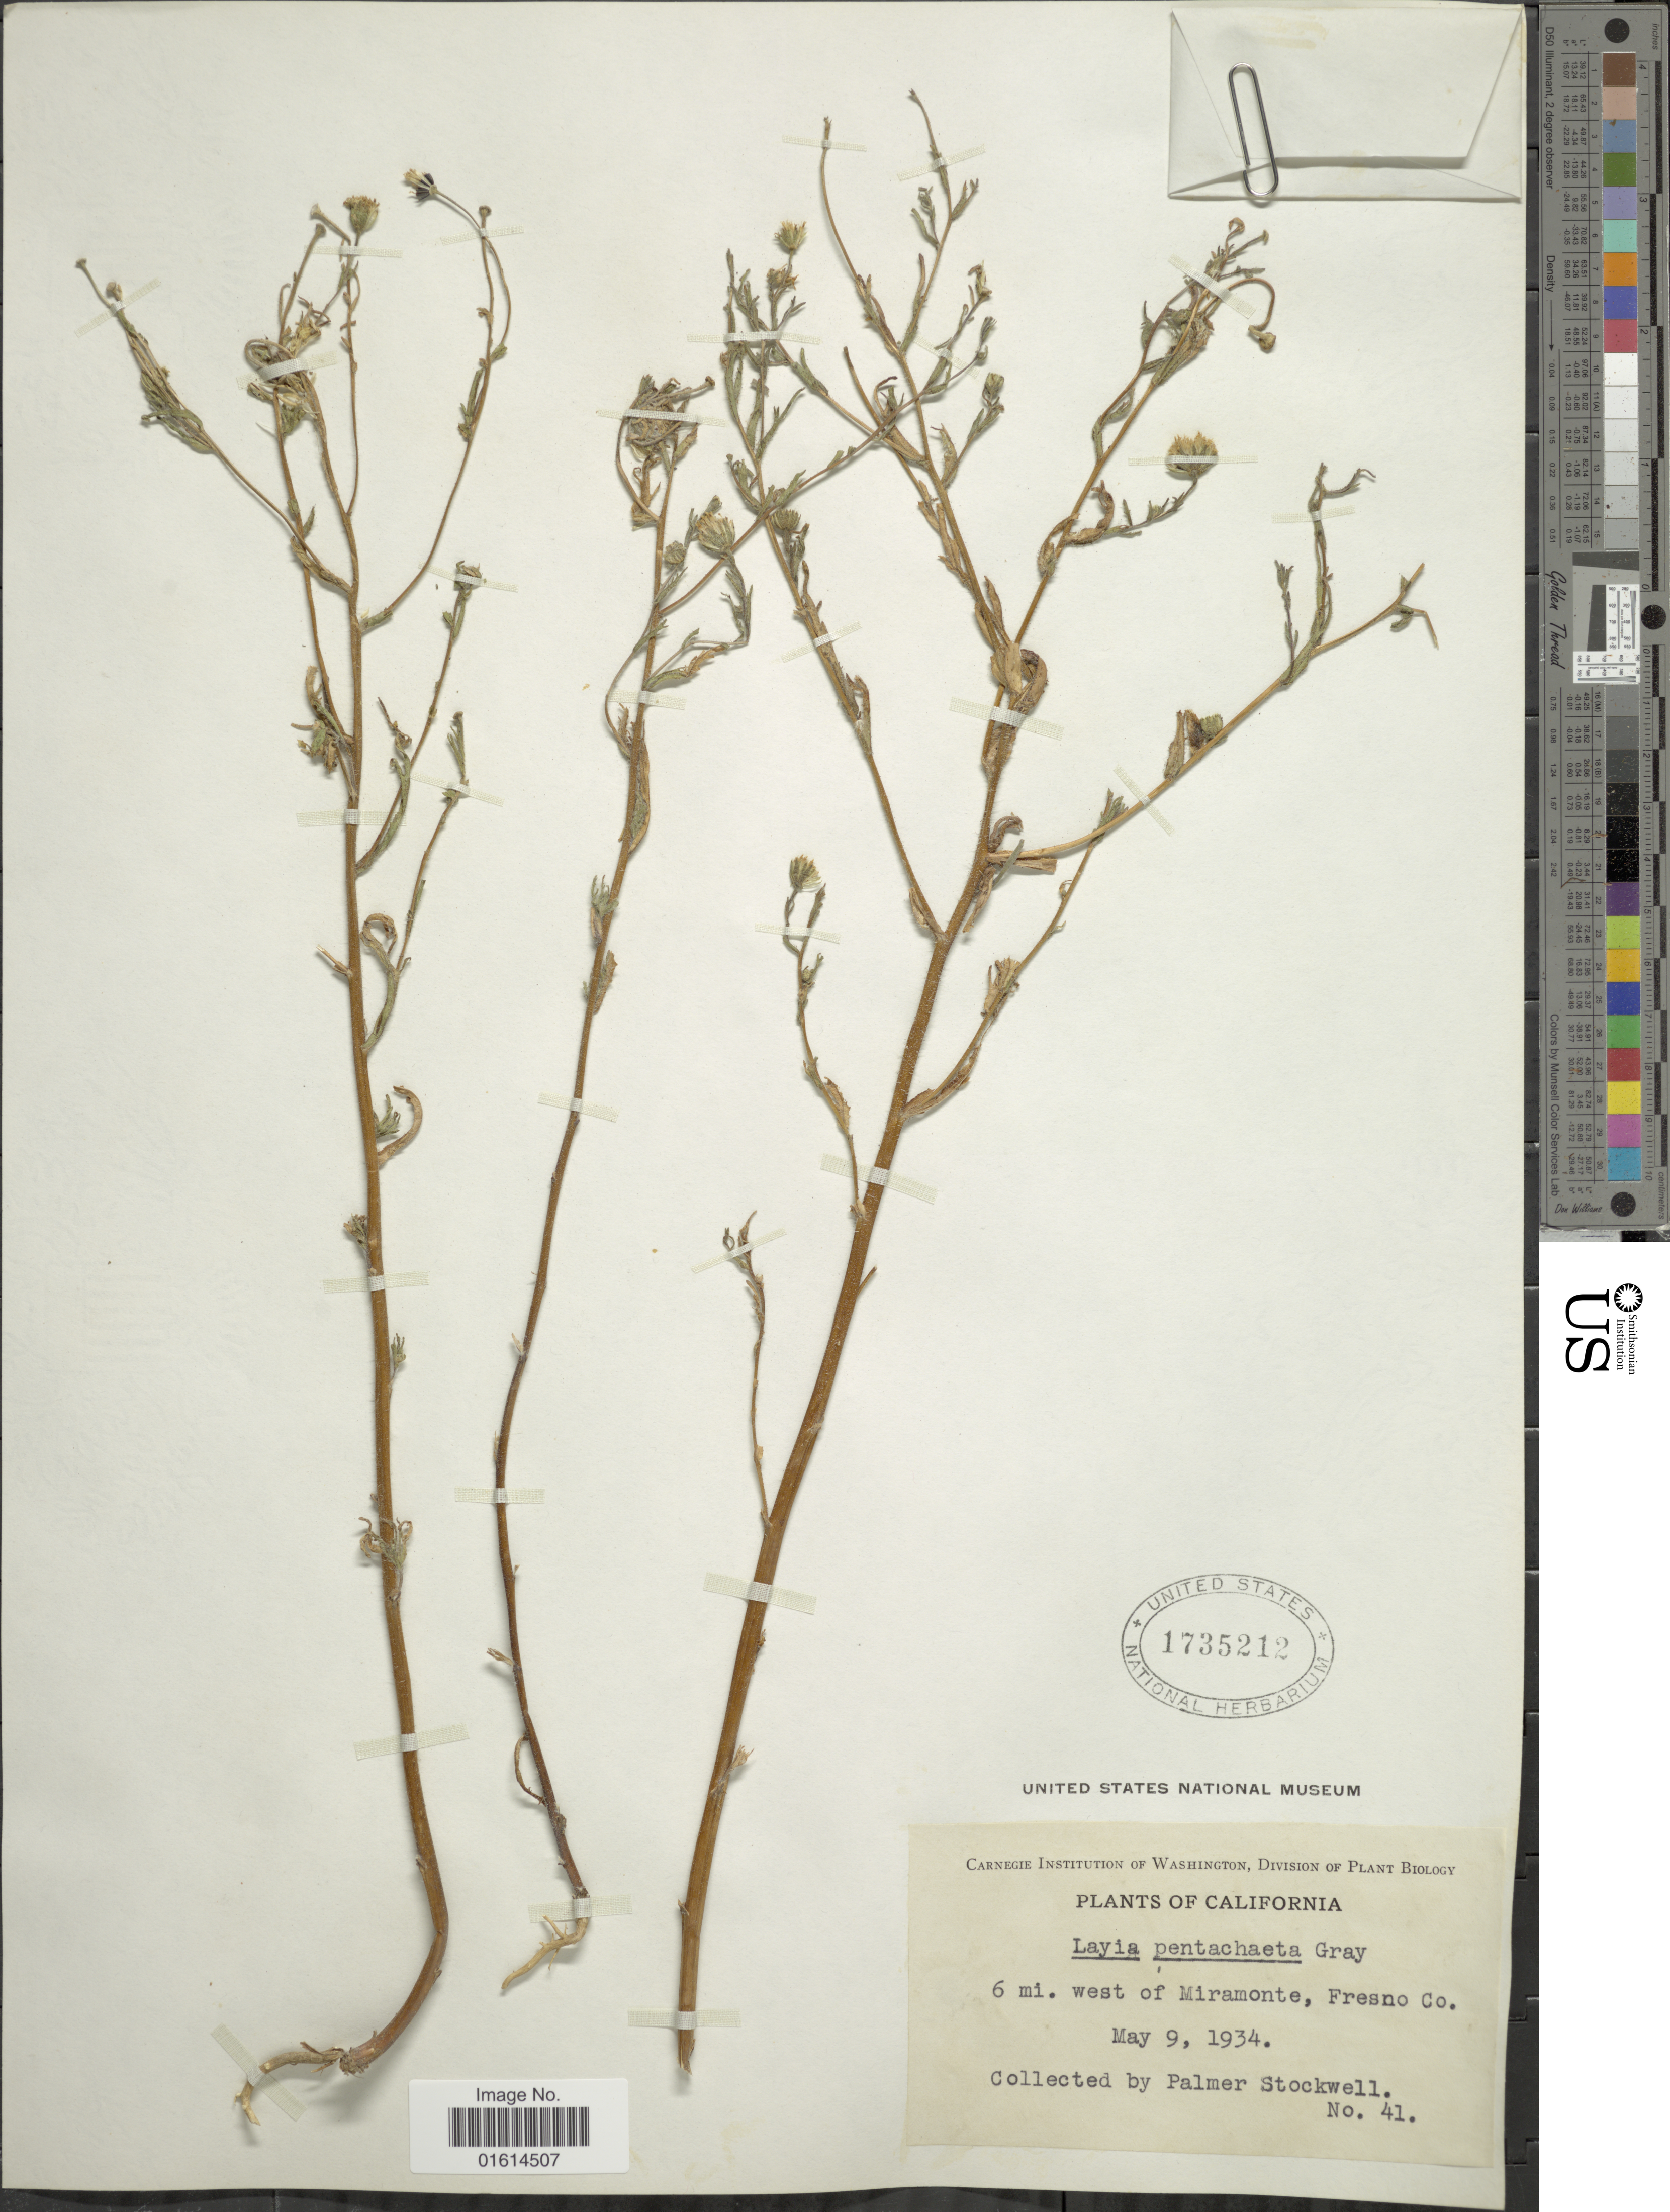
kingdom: Plantae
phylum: Tracheophyta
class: Magnoliopsida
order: Asterales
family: Asteraceae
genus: Layia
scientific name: Layia pentachaeta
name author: A. Gray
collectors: P. Stockwell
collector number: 41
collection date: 1934-05-09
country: United States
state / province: California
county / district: Fresno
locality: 6 mi. west of Miramonte, Fresno Co.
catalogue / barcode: US 1735212